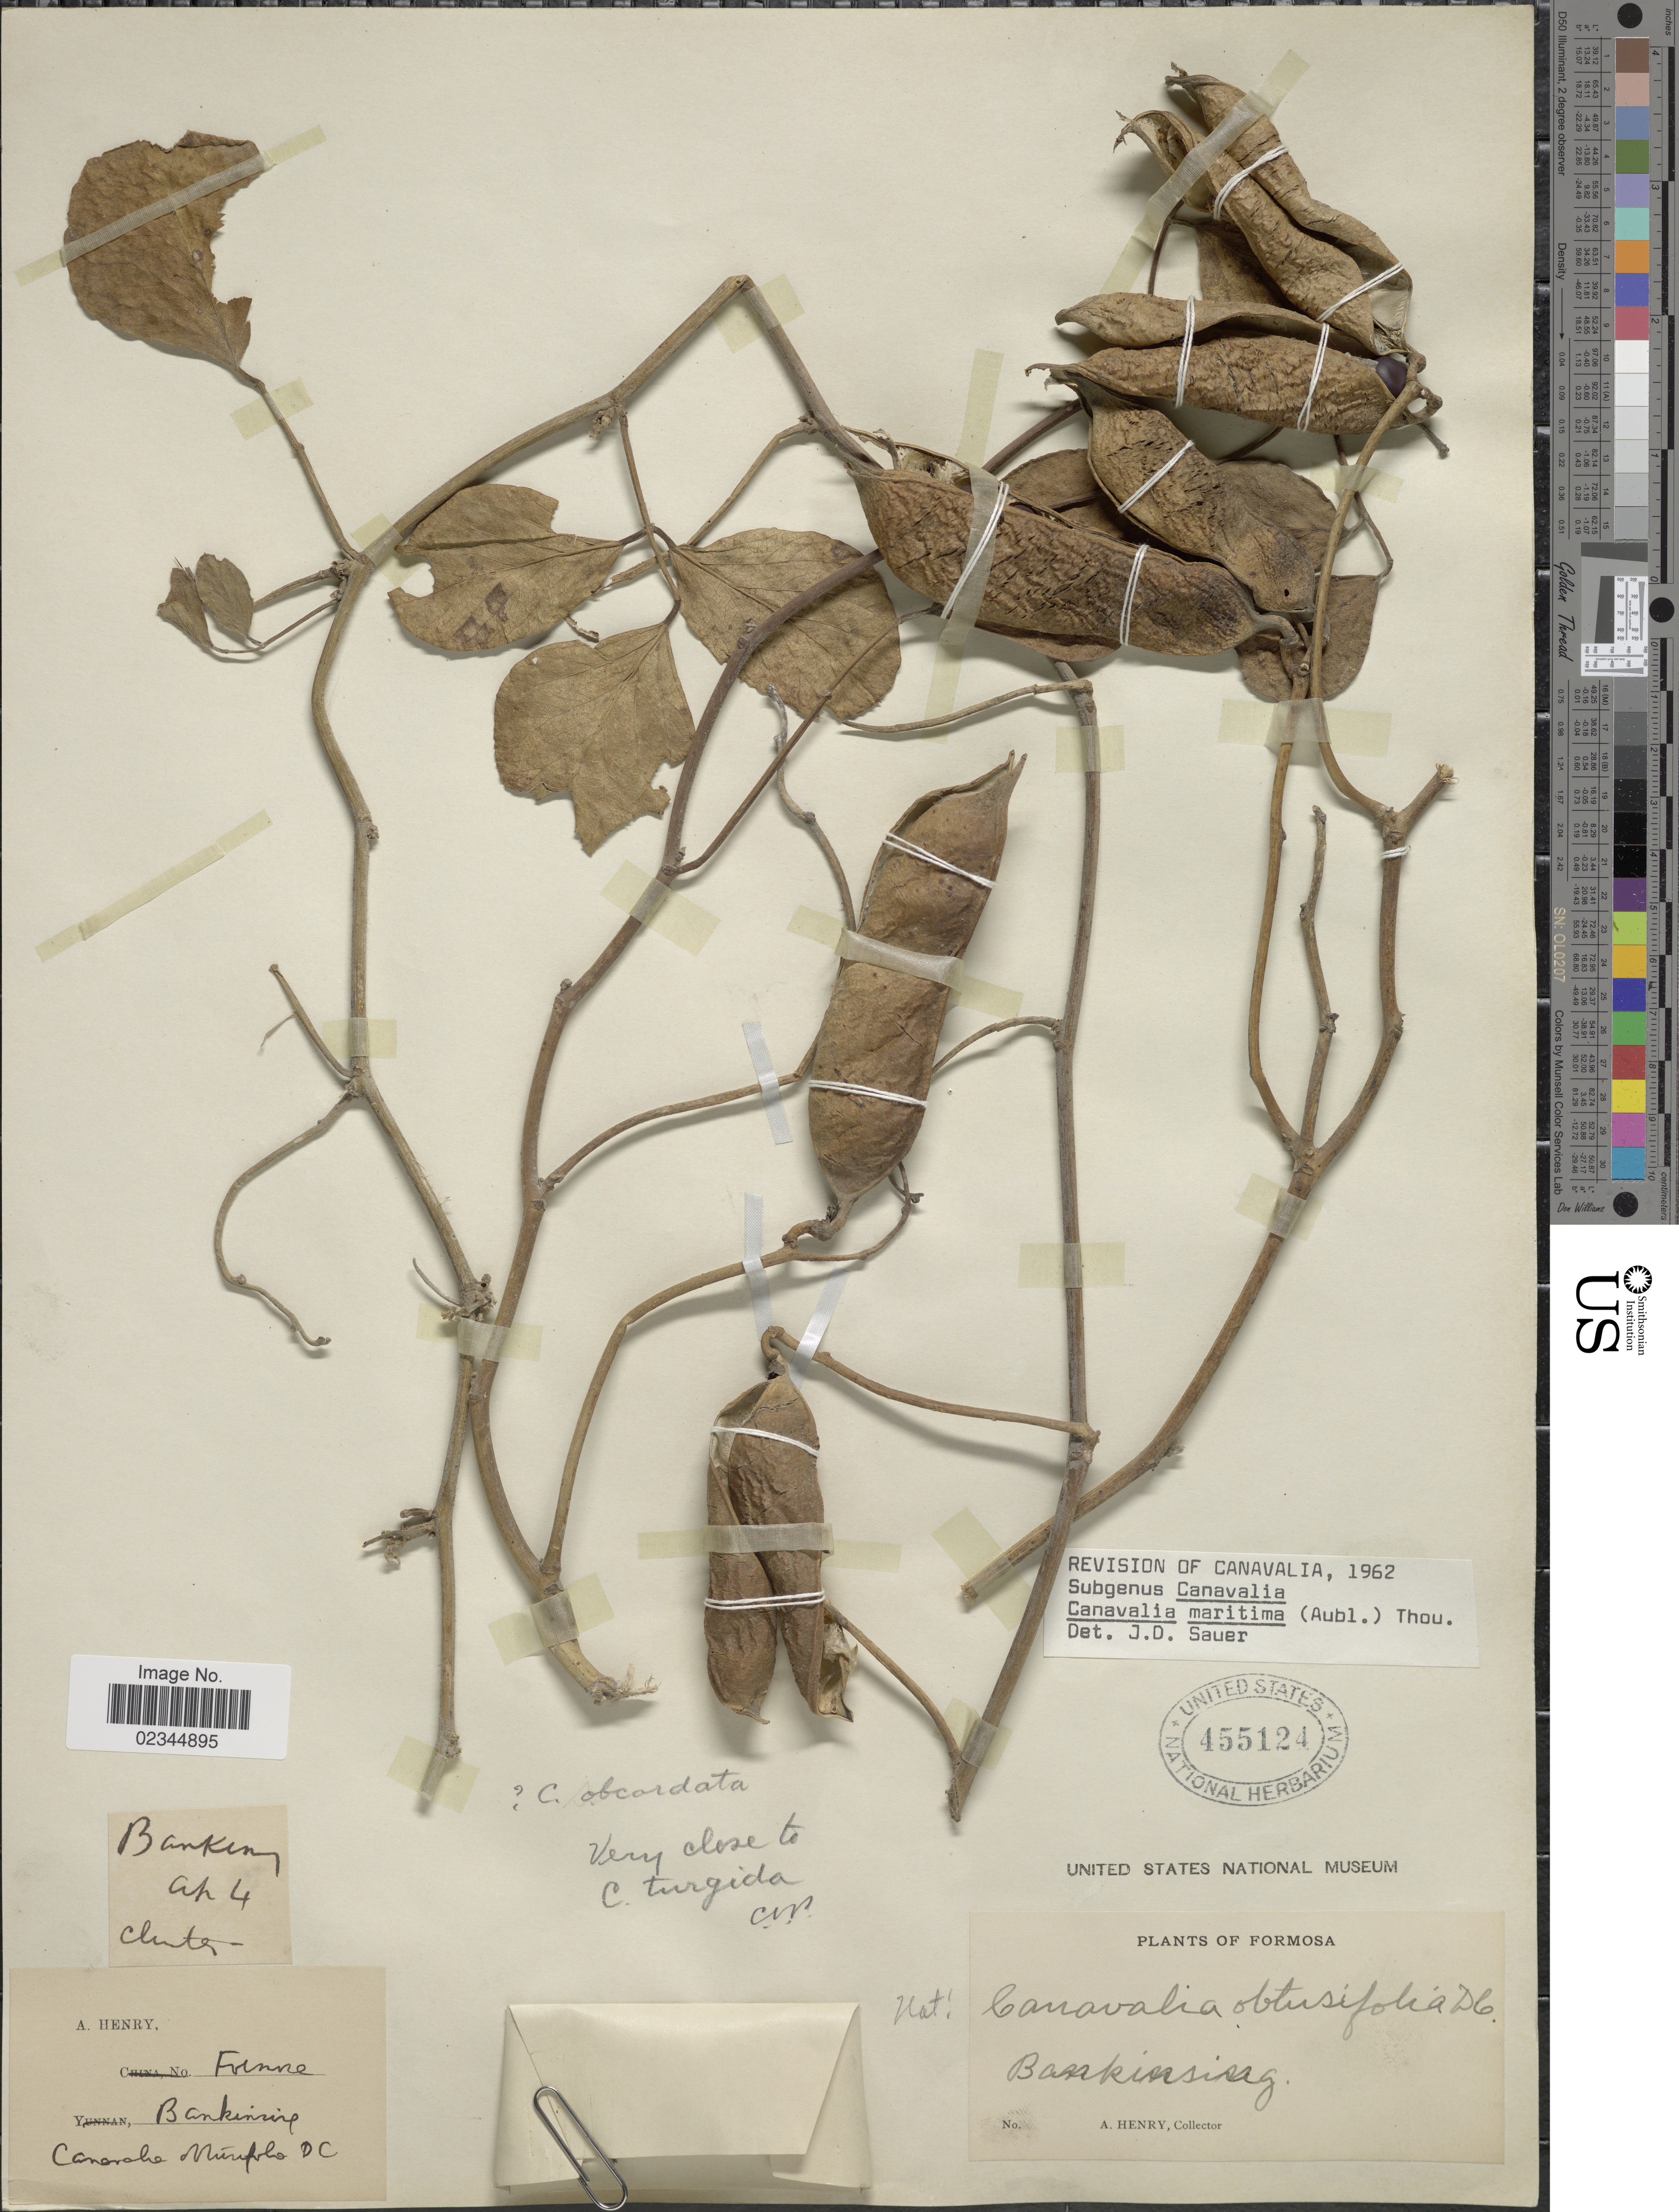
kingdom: Plantae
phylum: Tracheophyta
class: Magnoliopsida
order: Fabales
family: Fabaceae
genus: Canavalia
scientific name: Canavalia rosea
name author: (Sw.) DC.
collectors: A. Henry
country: Taiwan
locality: Formosa, Bankinsing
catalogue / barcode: US 455124